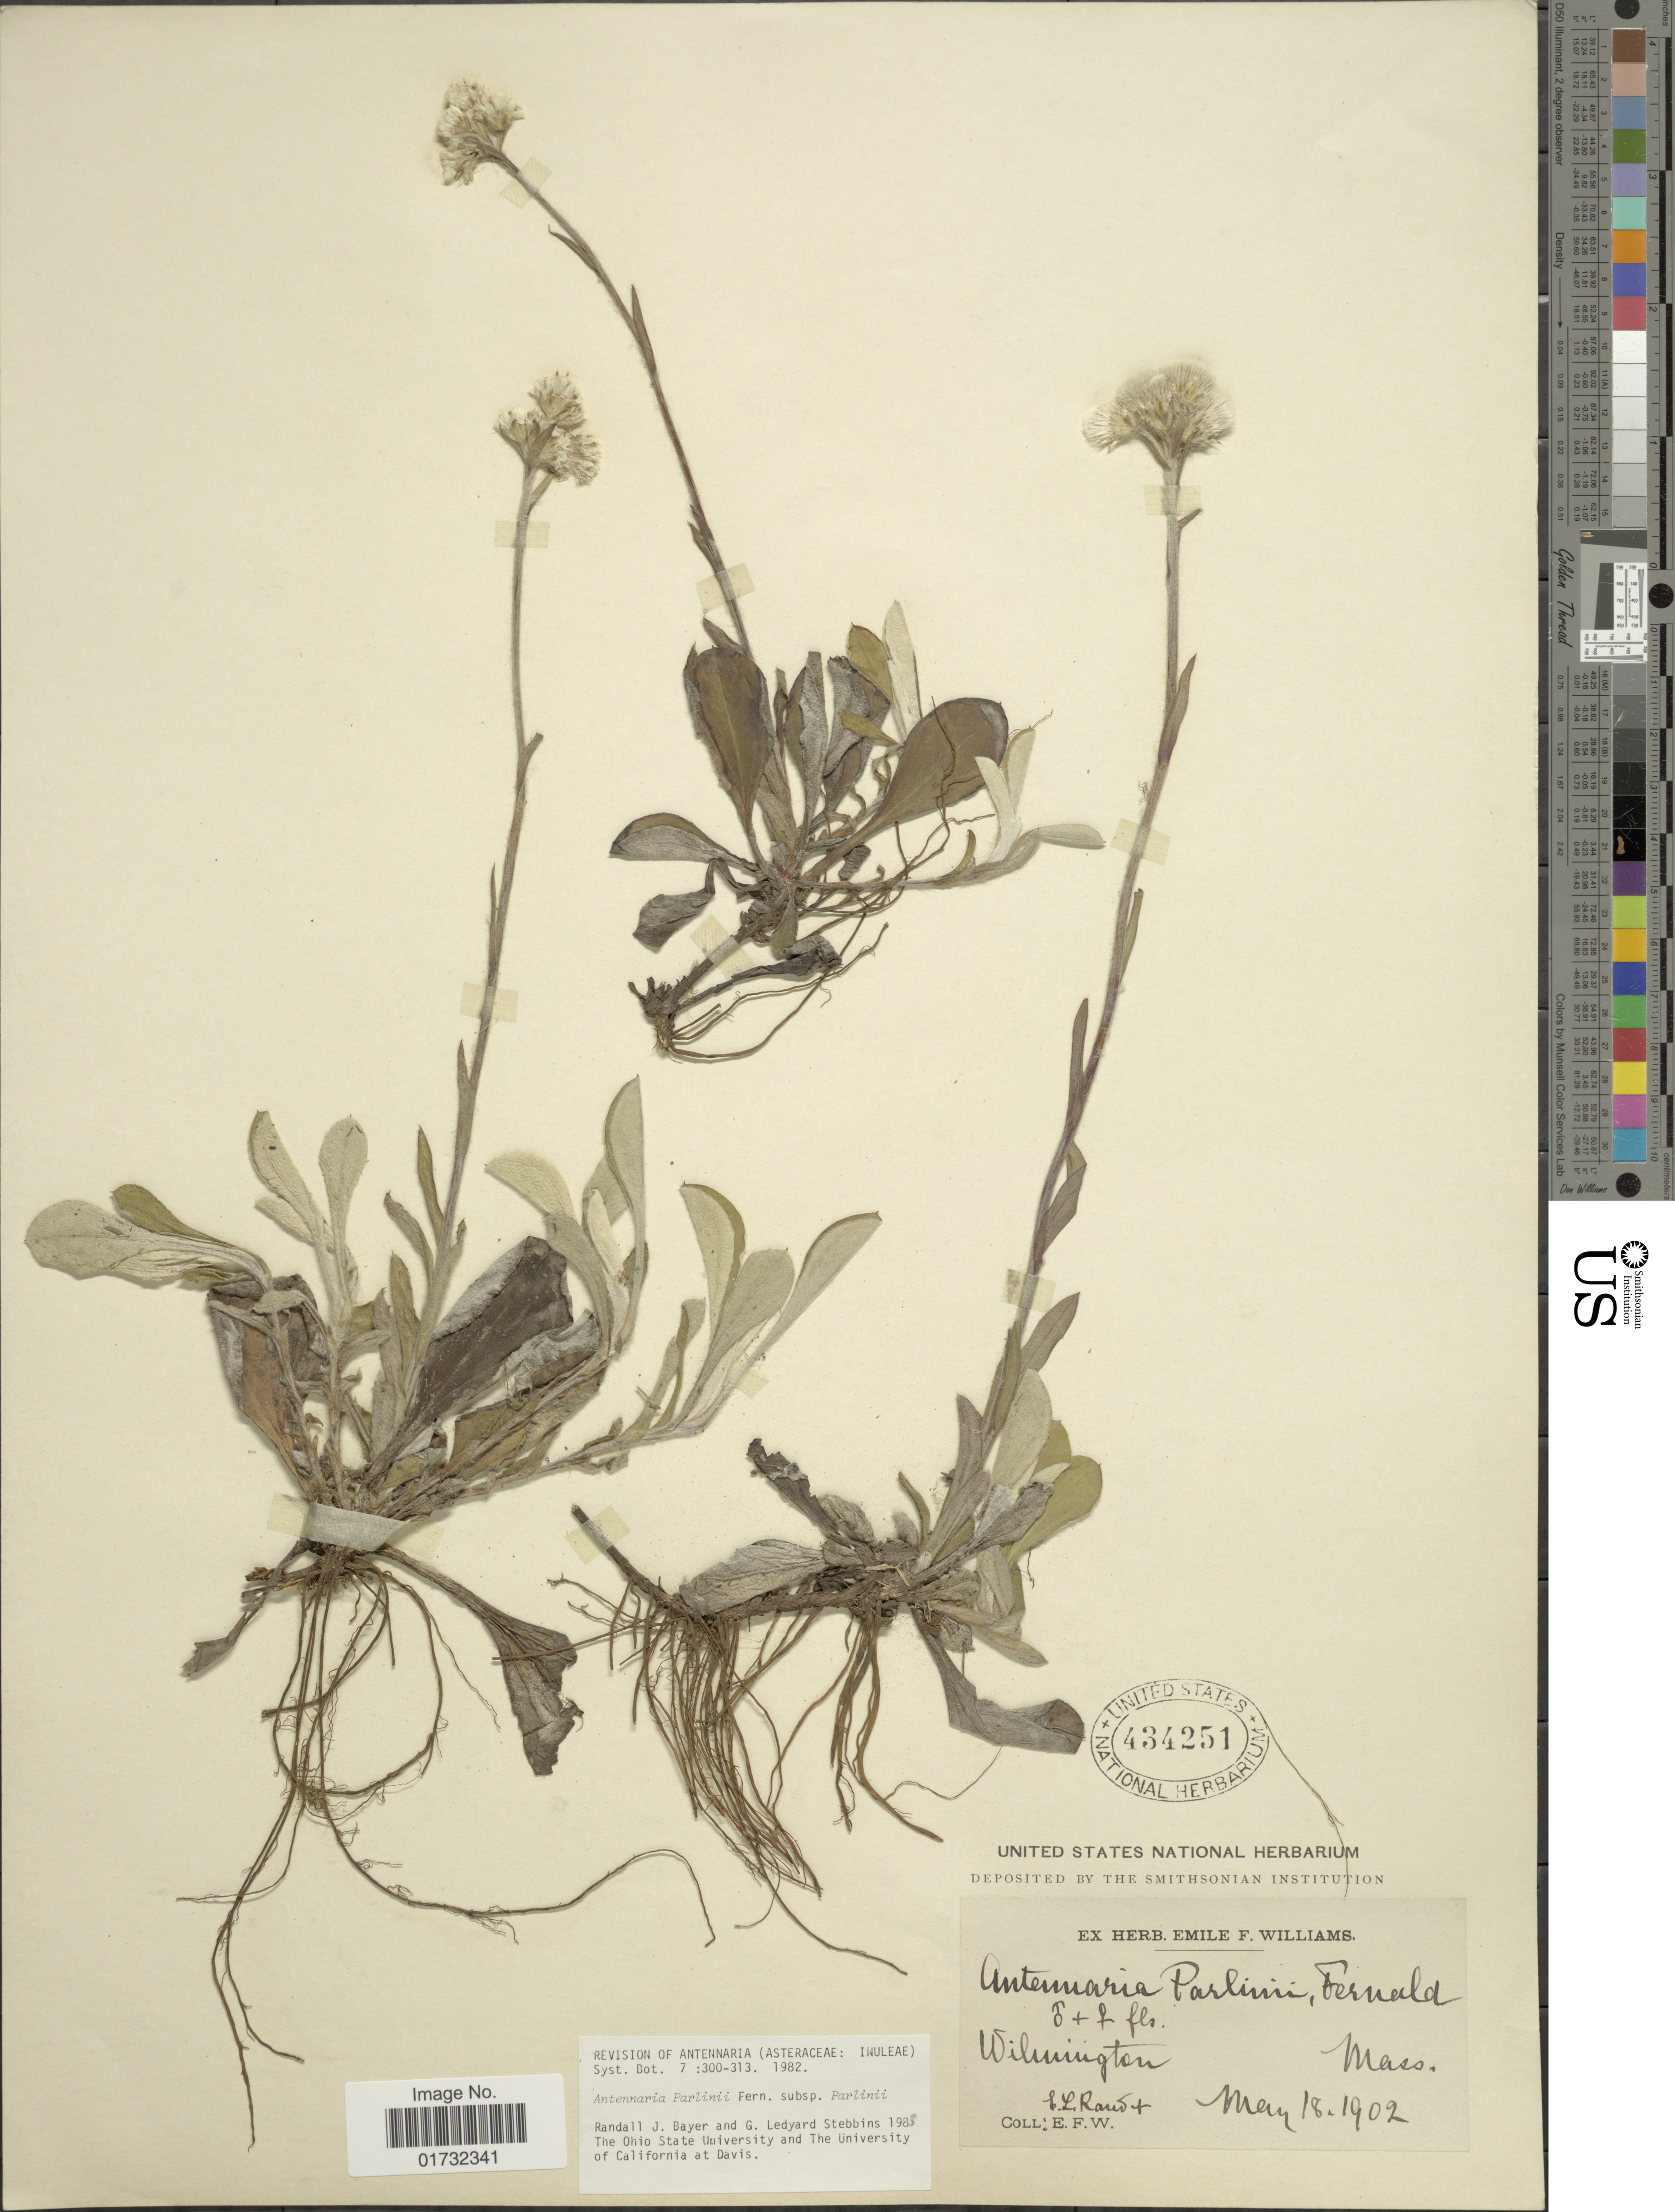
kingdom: Plantae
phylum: Tracheophyta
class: Magnoliopsida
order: Asterales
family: Asteraceae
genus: Antennaria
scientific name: Antennaria parlinii subsp. parlinii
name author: Fernald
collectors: E. Rand & E. F. Williams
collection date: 1902-05-18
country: United States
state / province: Massachusetts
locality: Wilmington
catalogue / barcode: US 434251